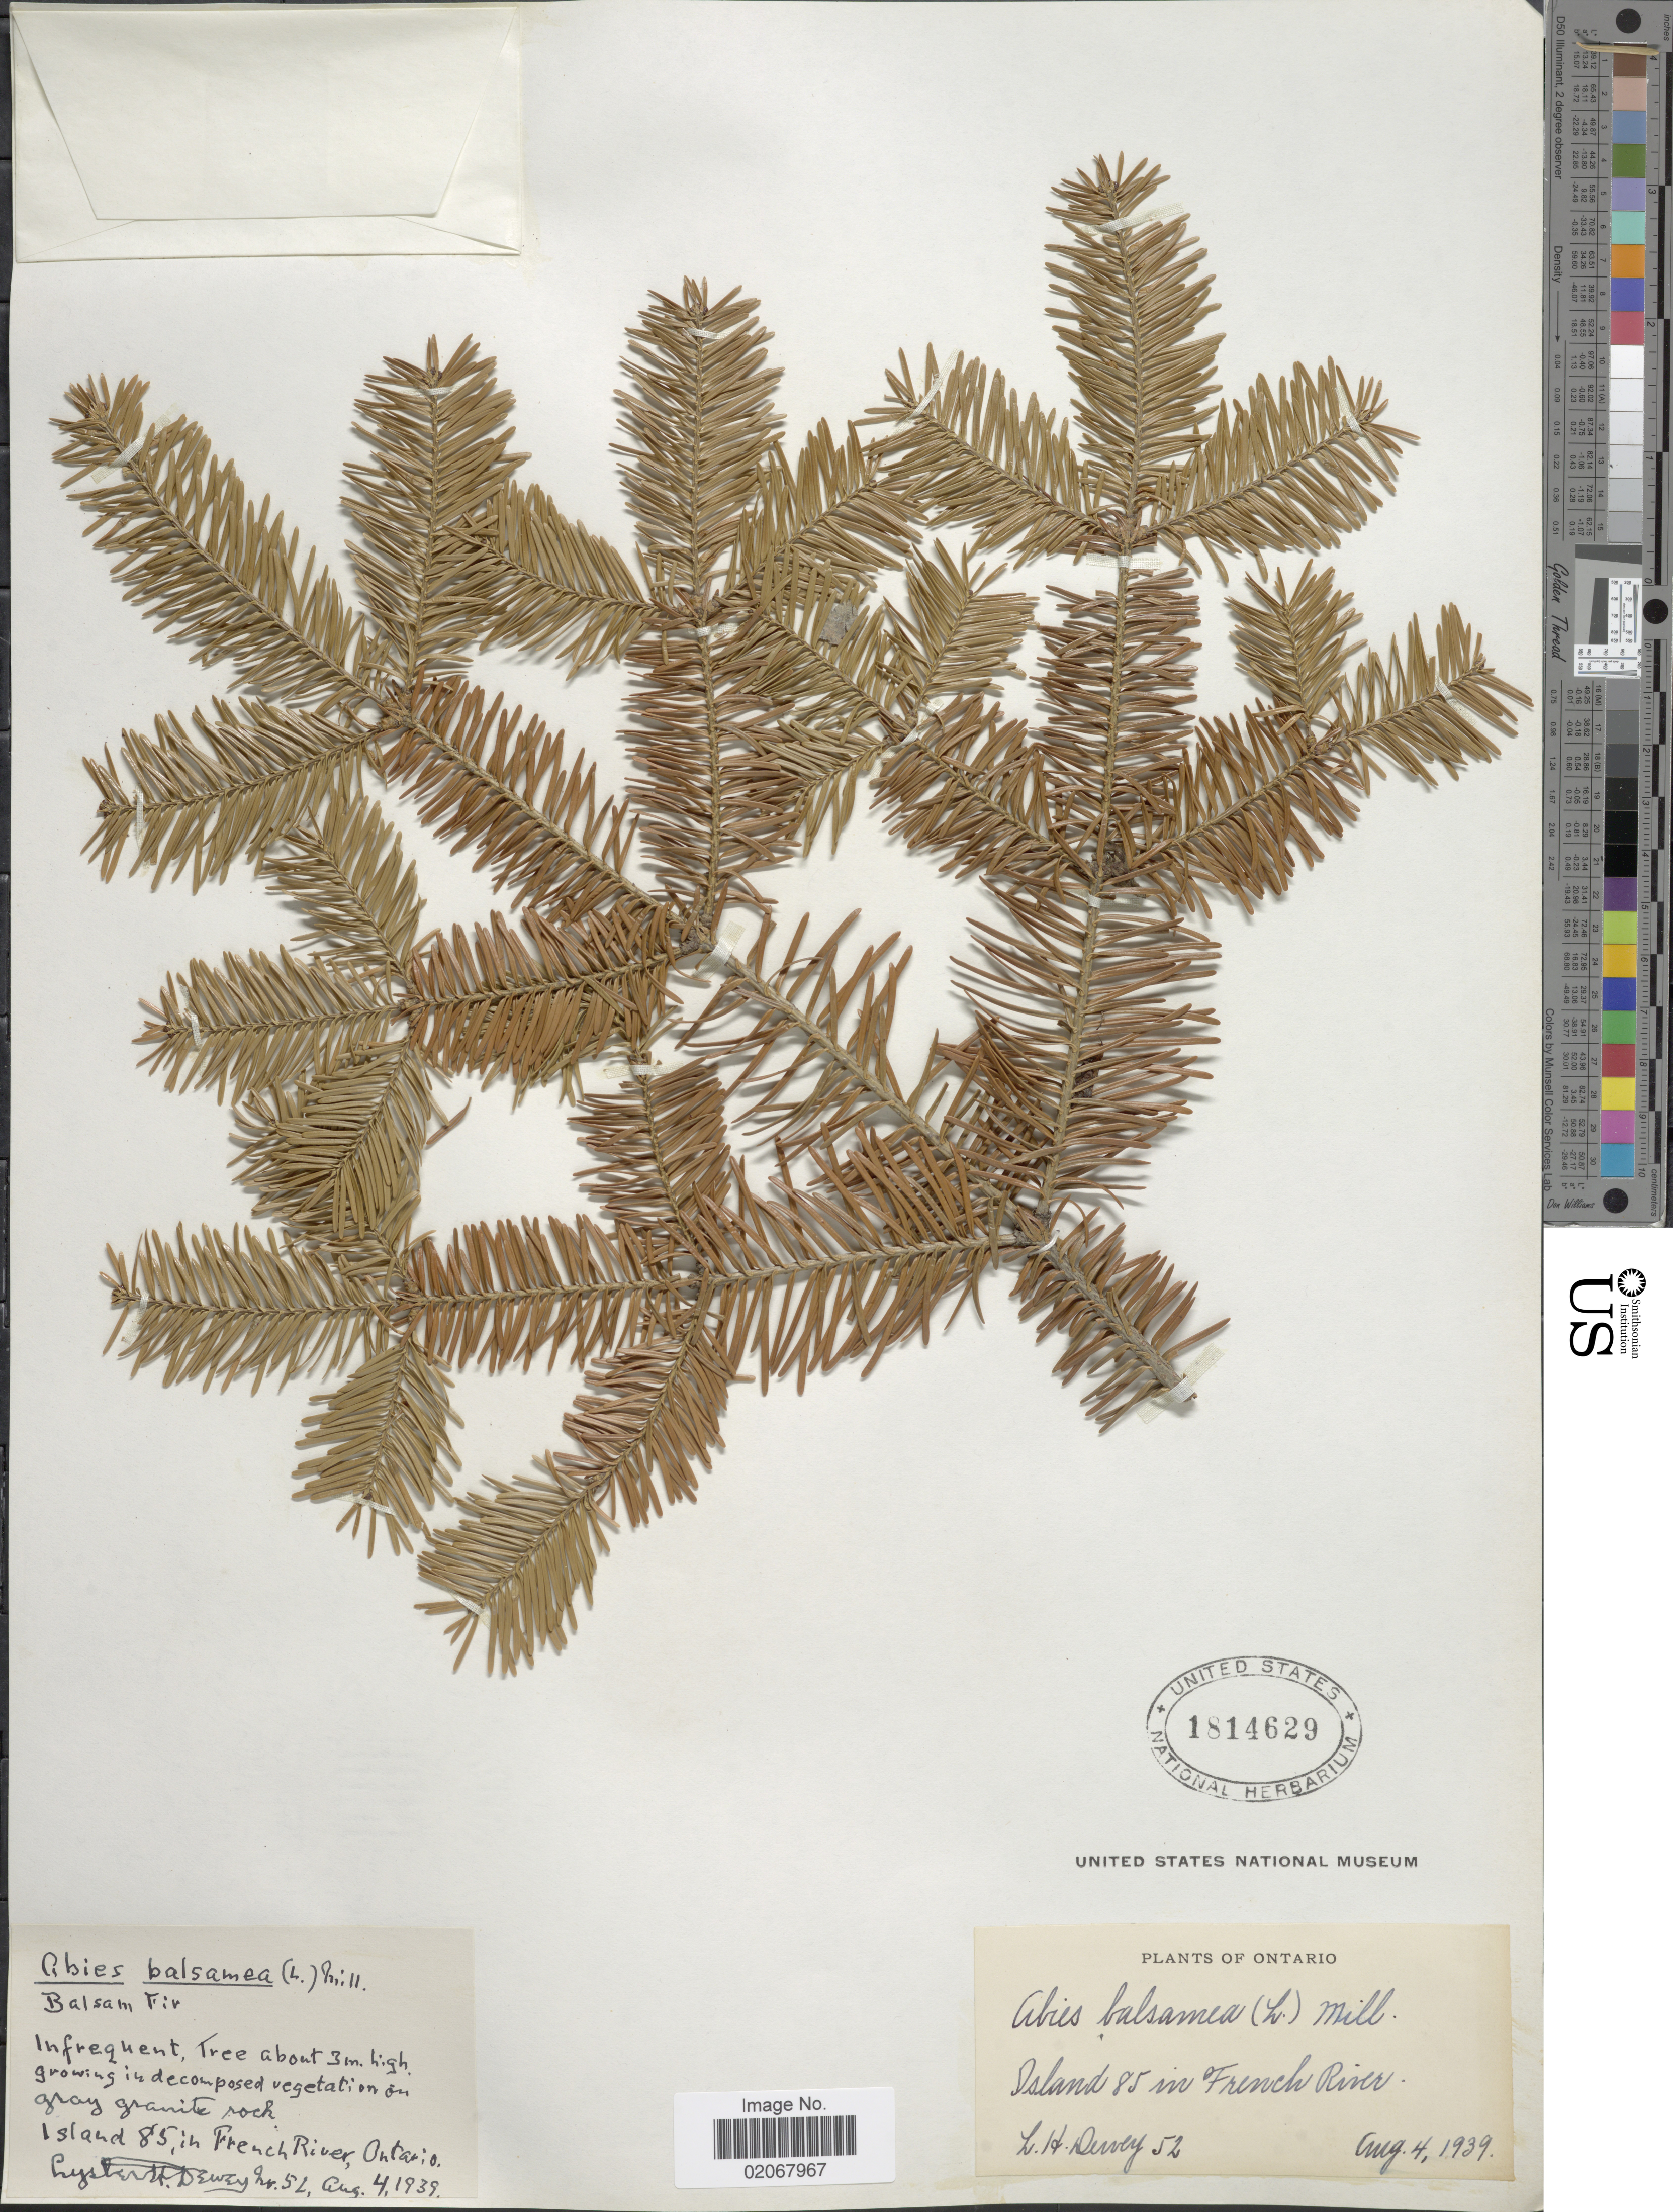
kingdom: Plantae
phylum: Tracheophyta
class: Pinopsida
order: Pinales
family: Pinaceae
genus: Abies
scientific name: Abies balsamea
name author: (L.) Mill.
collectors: L. H. Dewey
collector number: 52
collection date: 1939-08-04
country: Canada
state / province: Ontario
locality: Island 85 in French River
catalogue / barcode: US 1814629